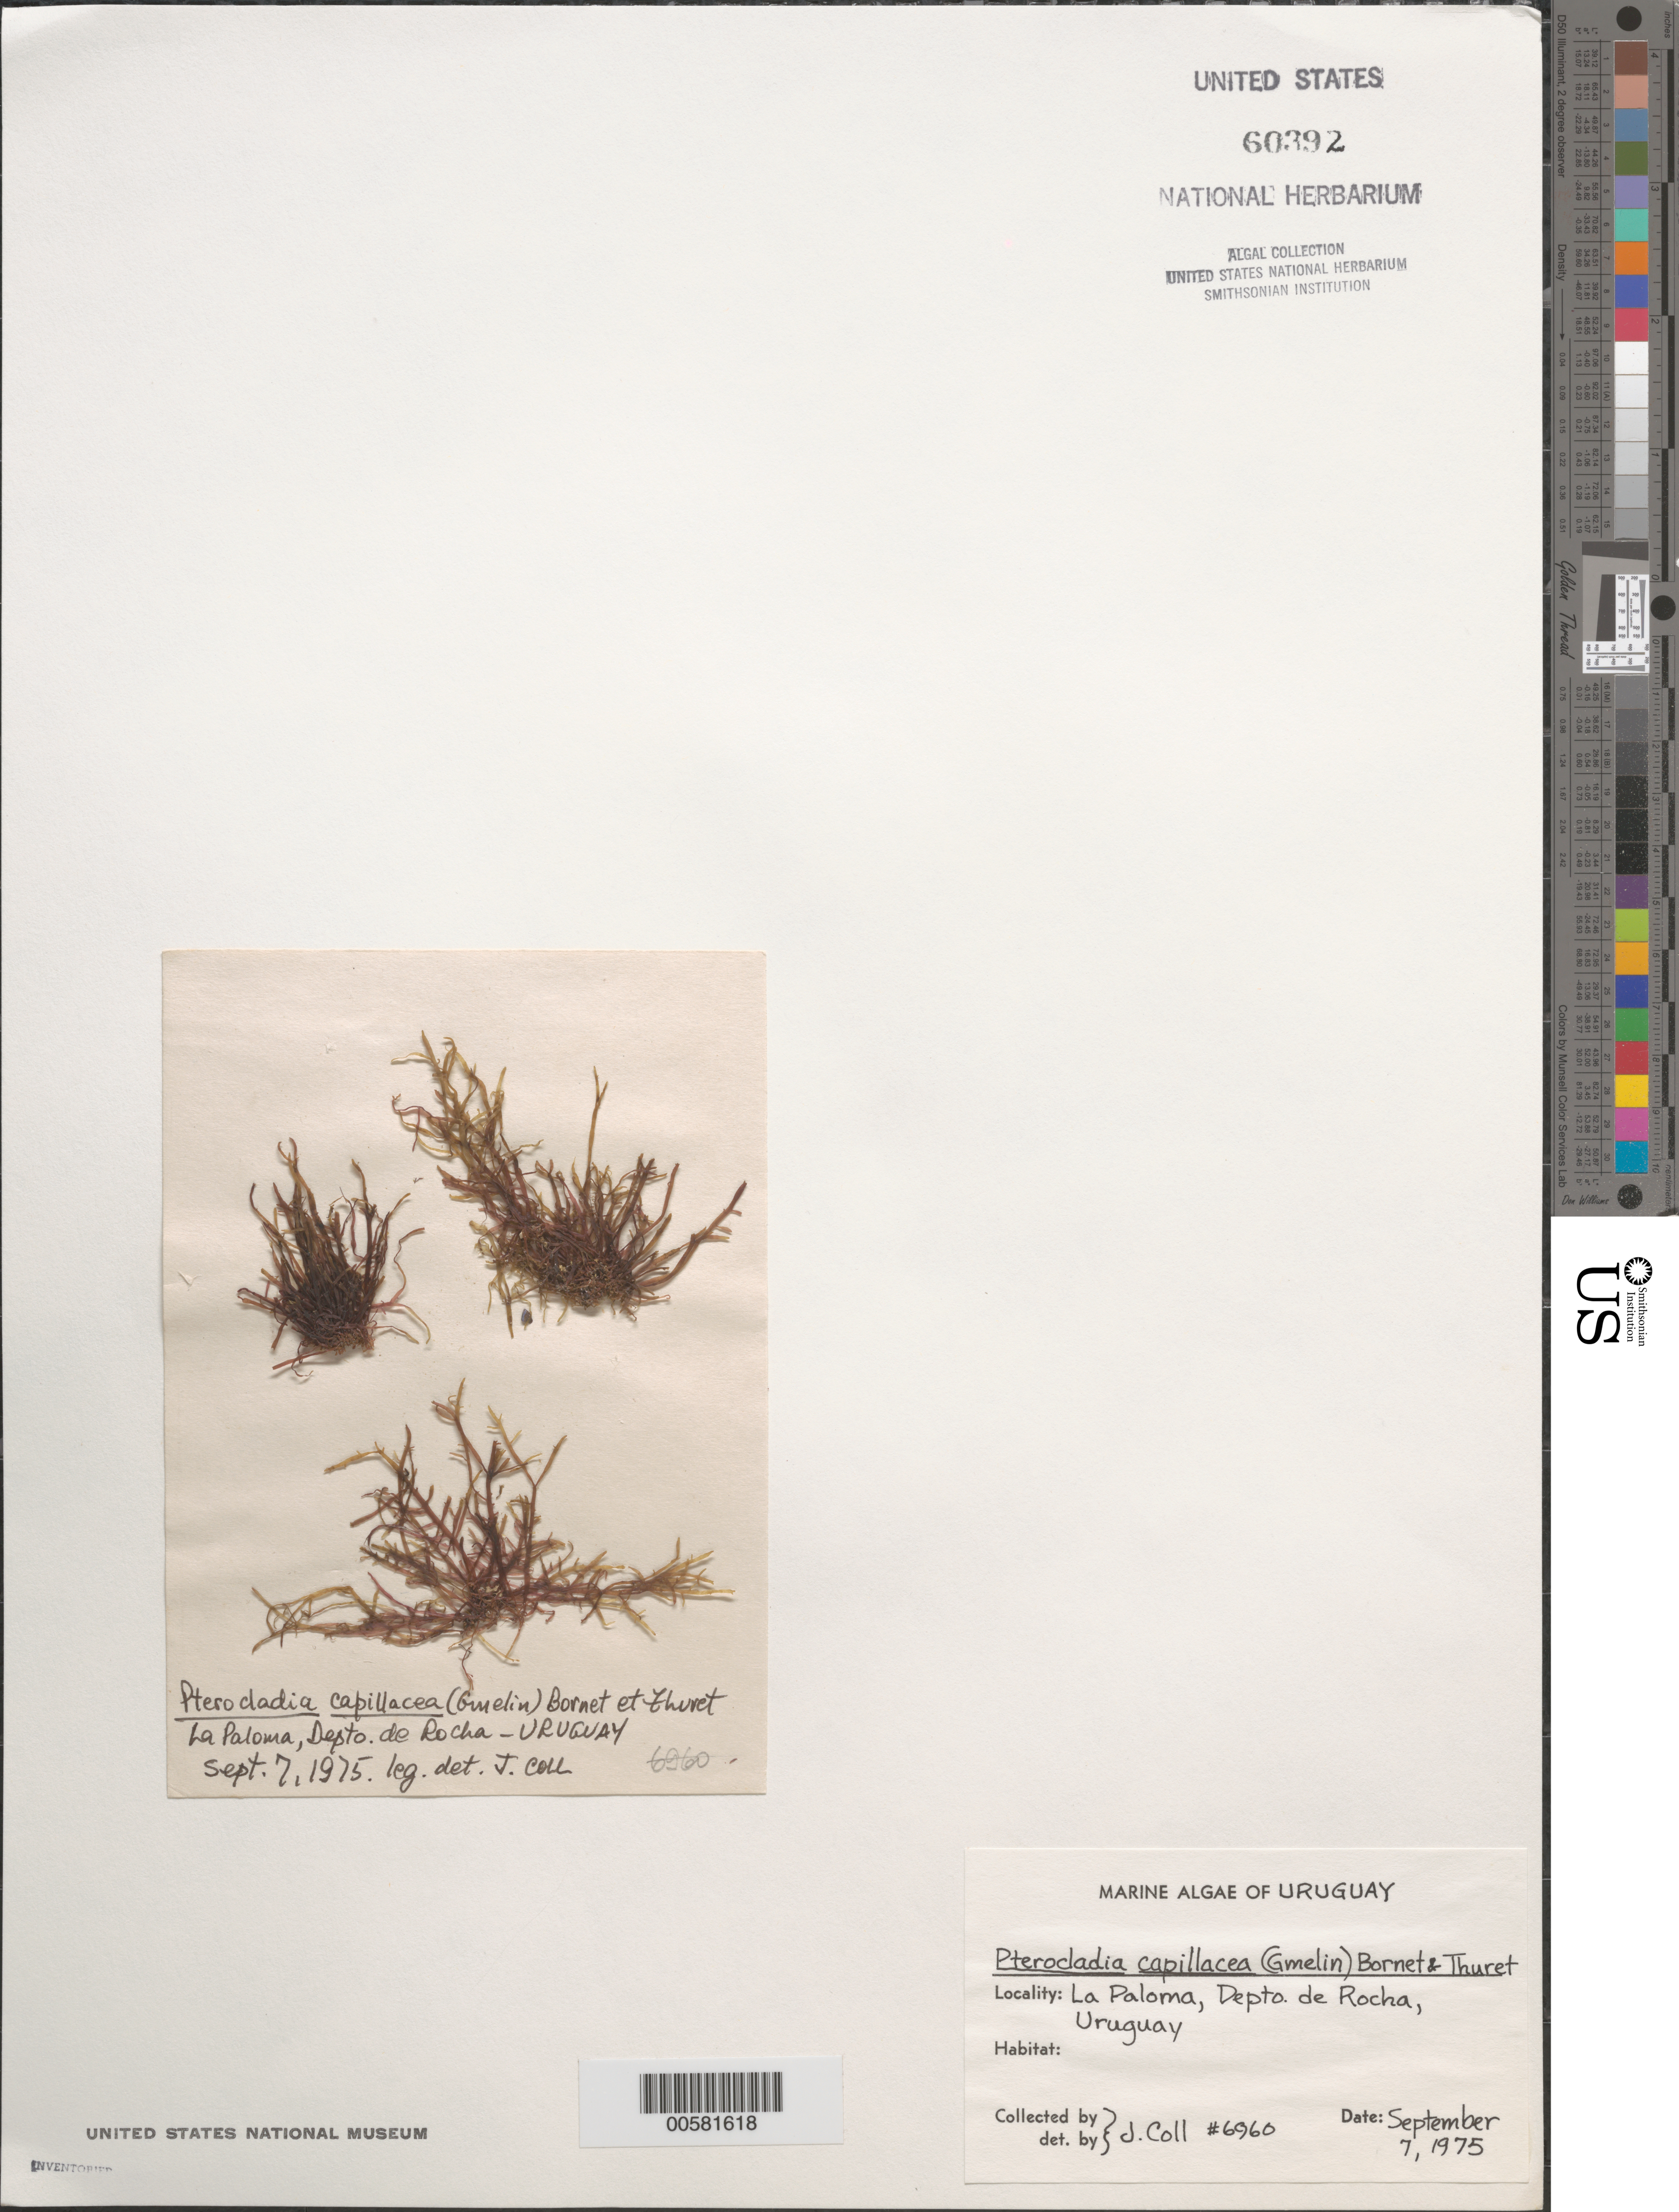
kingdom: Plantae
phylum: Rhodophyta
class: Florideophyceae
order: Gelidiales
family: Pterocladiaceae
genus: Pterocladiella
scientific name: Pterocladiella capillacea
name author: (S.G. Gmel.) Santelices & Hommers.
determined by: Algae name updating Project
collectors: J. Coll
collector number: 6960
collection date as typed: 07 Sep 1975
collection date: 1975-09-07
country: Uruguay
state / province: Rocha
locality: La Paloma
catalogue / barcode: US 60392